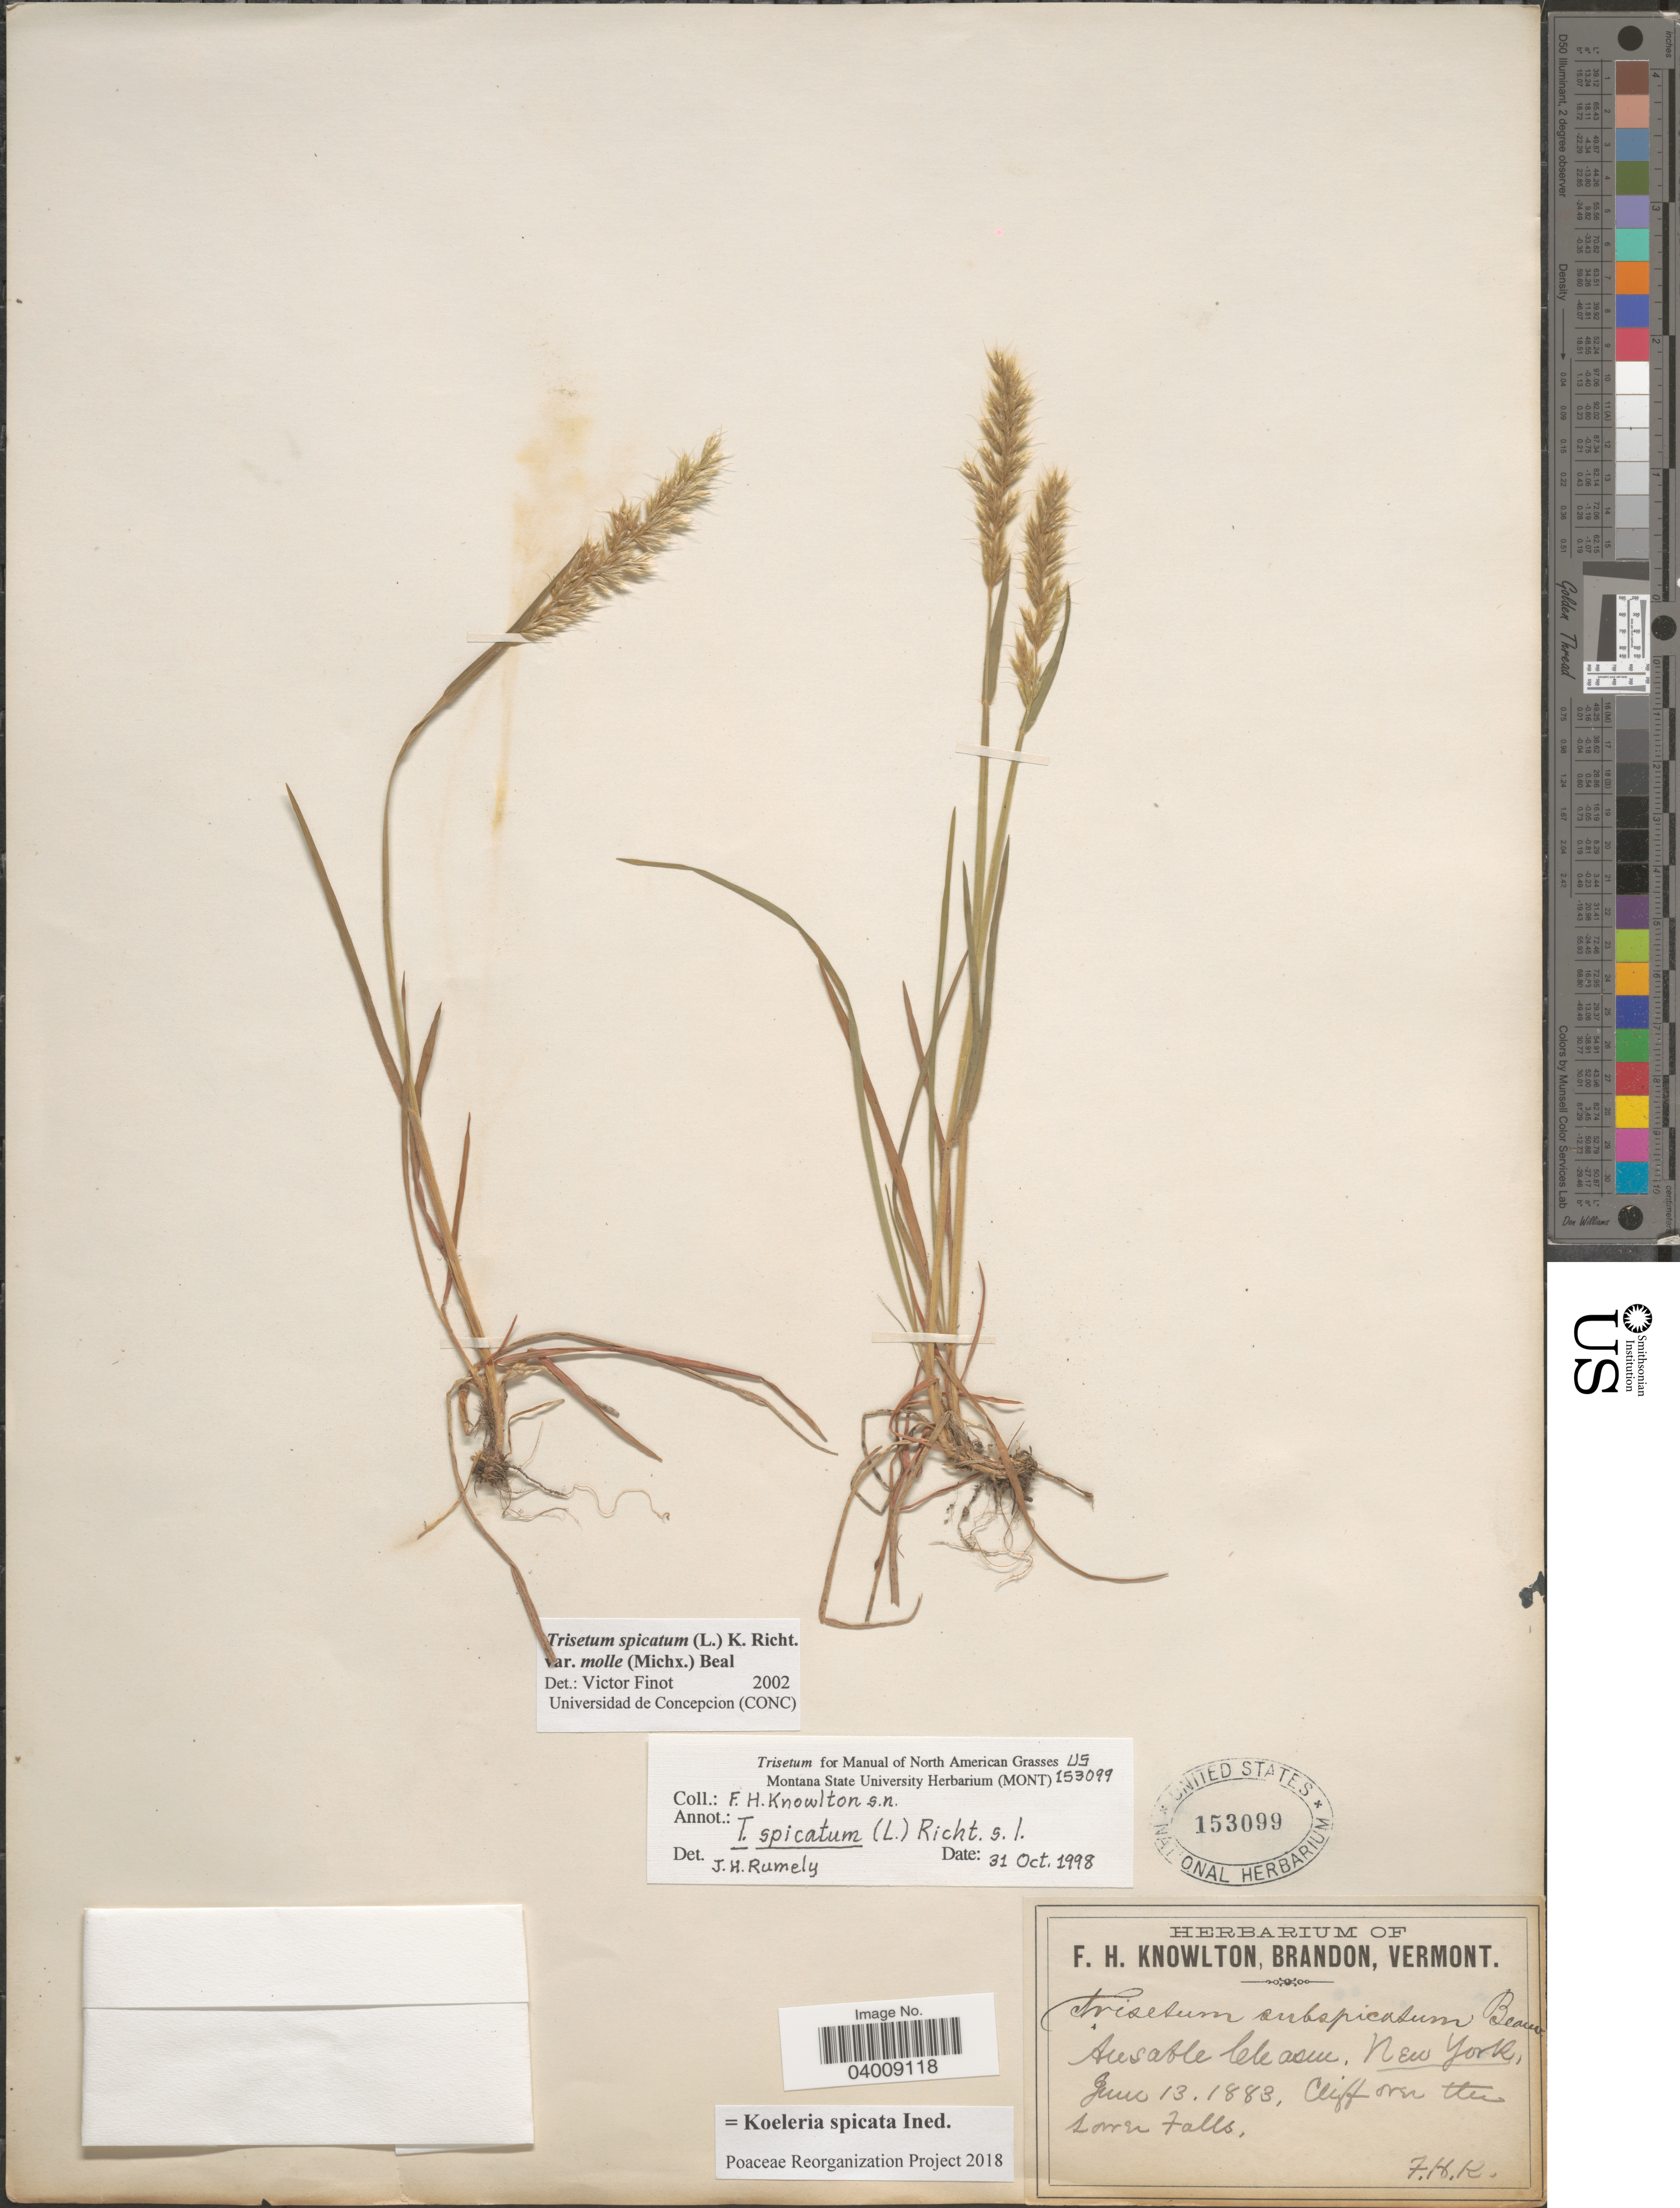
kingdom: Plantae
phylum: Tracheophyta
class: Liliopsida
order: Poales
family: Poaceae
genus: Koeleria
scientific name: Koeleria spicata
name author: (L.) Barberá et al.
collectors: F. H. Knowlton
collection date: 1883-06-13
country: United States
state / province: New York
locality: Cliff over the Lower Falls.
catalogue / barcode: US 153099